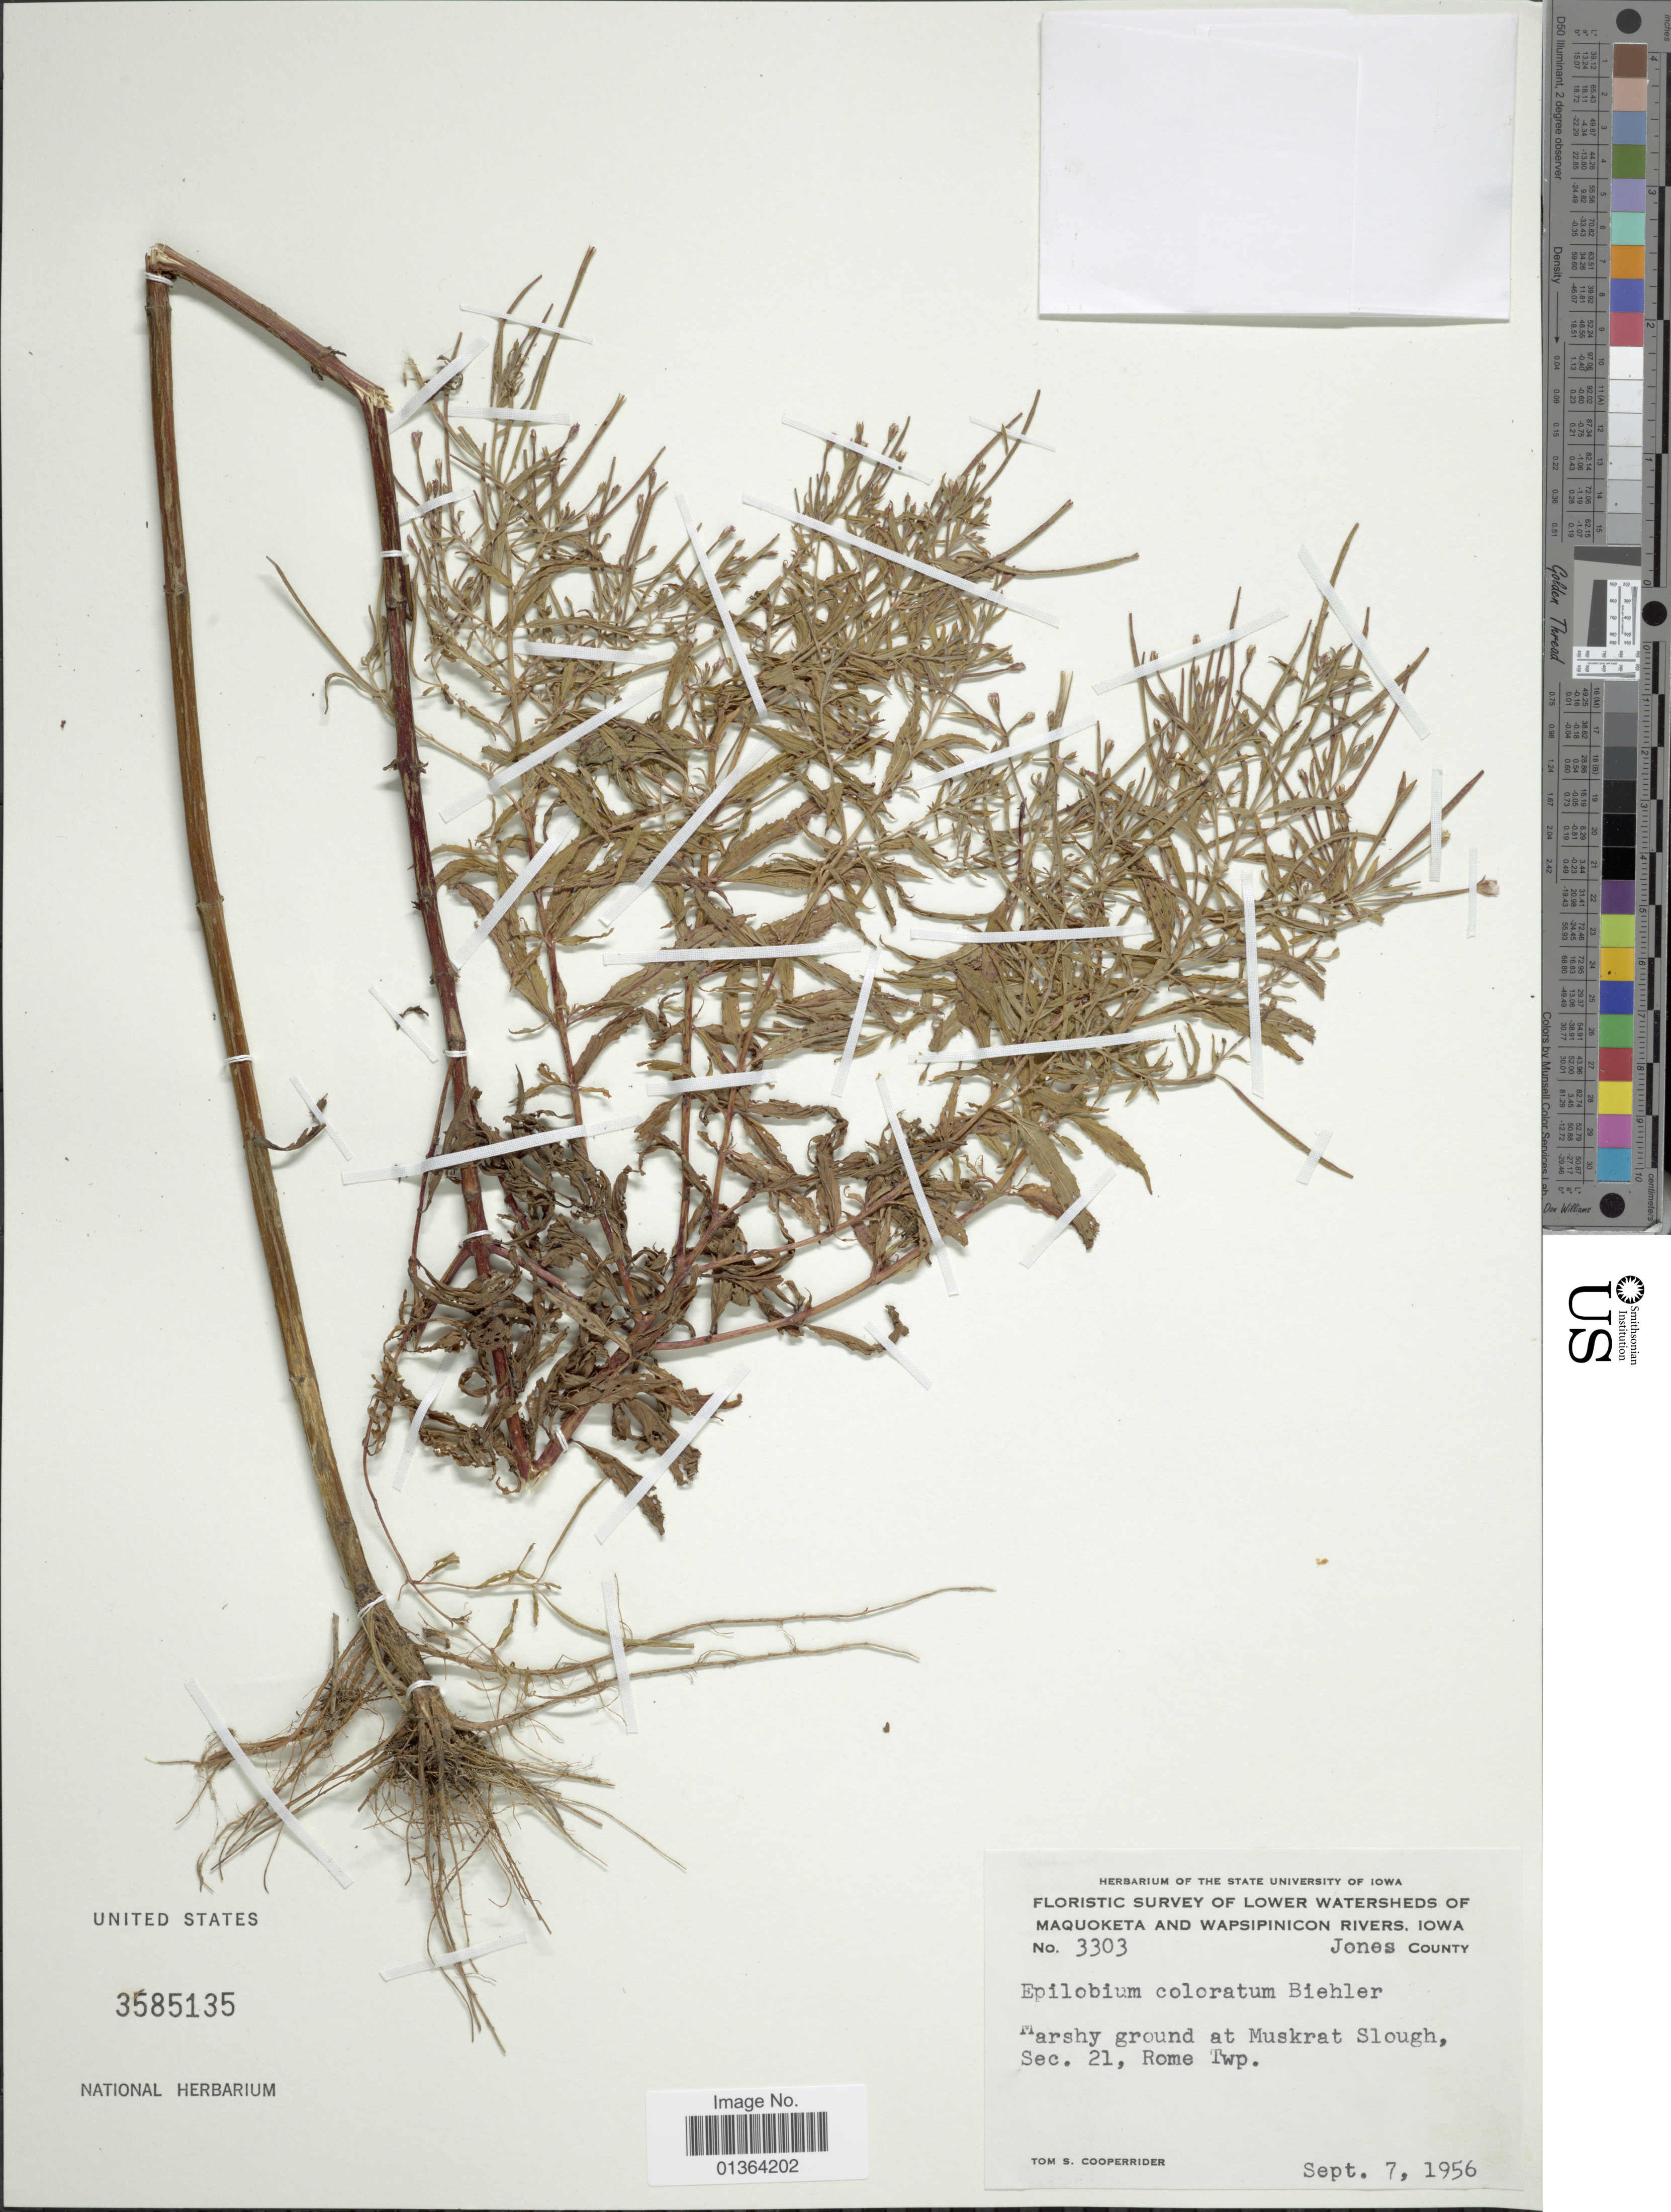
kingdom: Plantae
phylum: Tracheophyta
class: Magnoliopsida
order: Myrtales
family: Onagraceae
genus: Epilobium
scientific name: Epilobium coloratum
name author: Biehler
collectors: T. S. Cooperrider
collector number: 3303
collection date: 1956-09-07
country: United States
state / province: Iowa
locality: Floristic survey of lower watersheds of Maquoketa and Wapsipinicon Rivers. Jones County. Marshy ground at Muskrat Slough, Sec. 21, Rome Twp.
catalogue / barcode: US 3585135